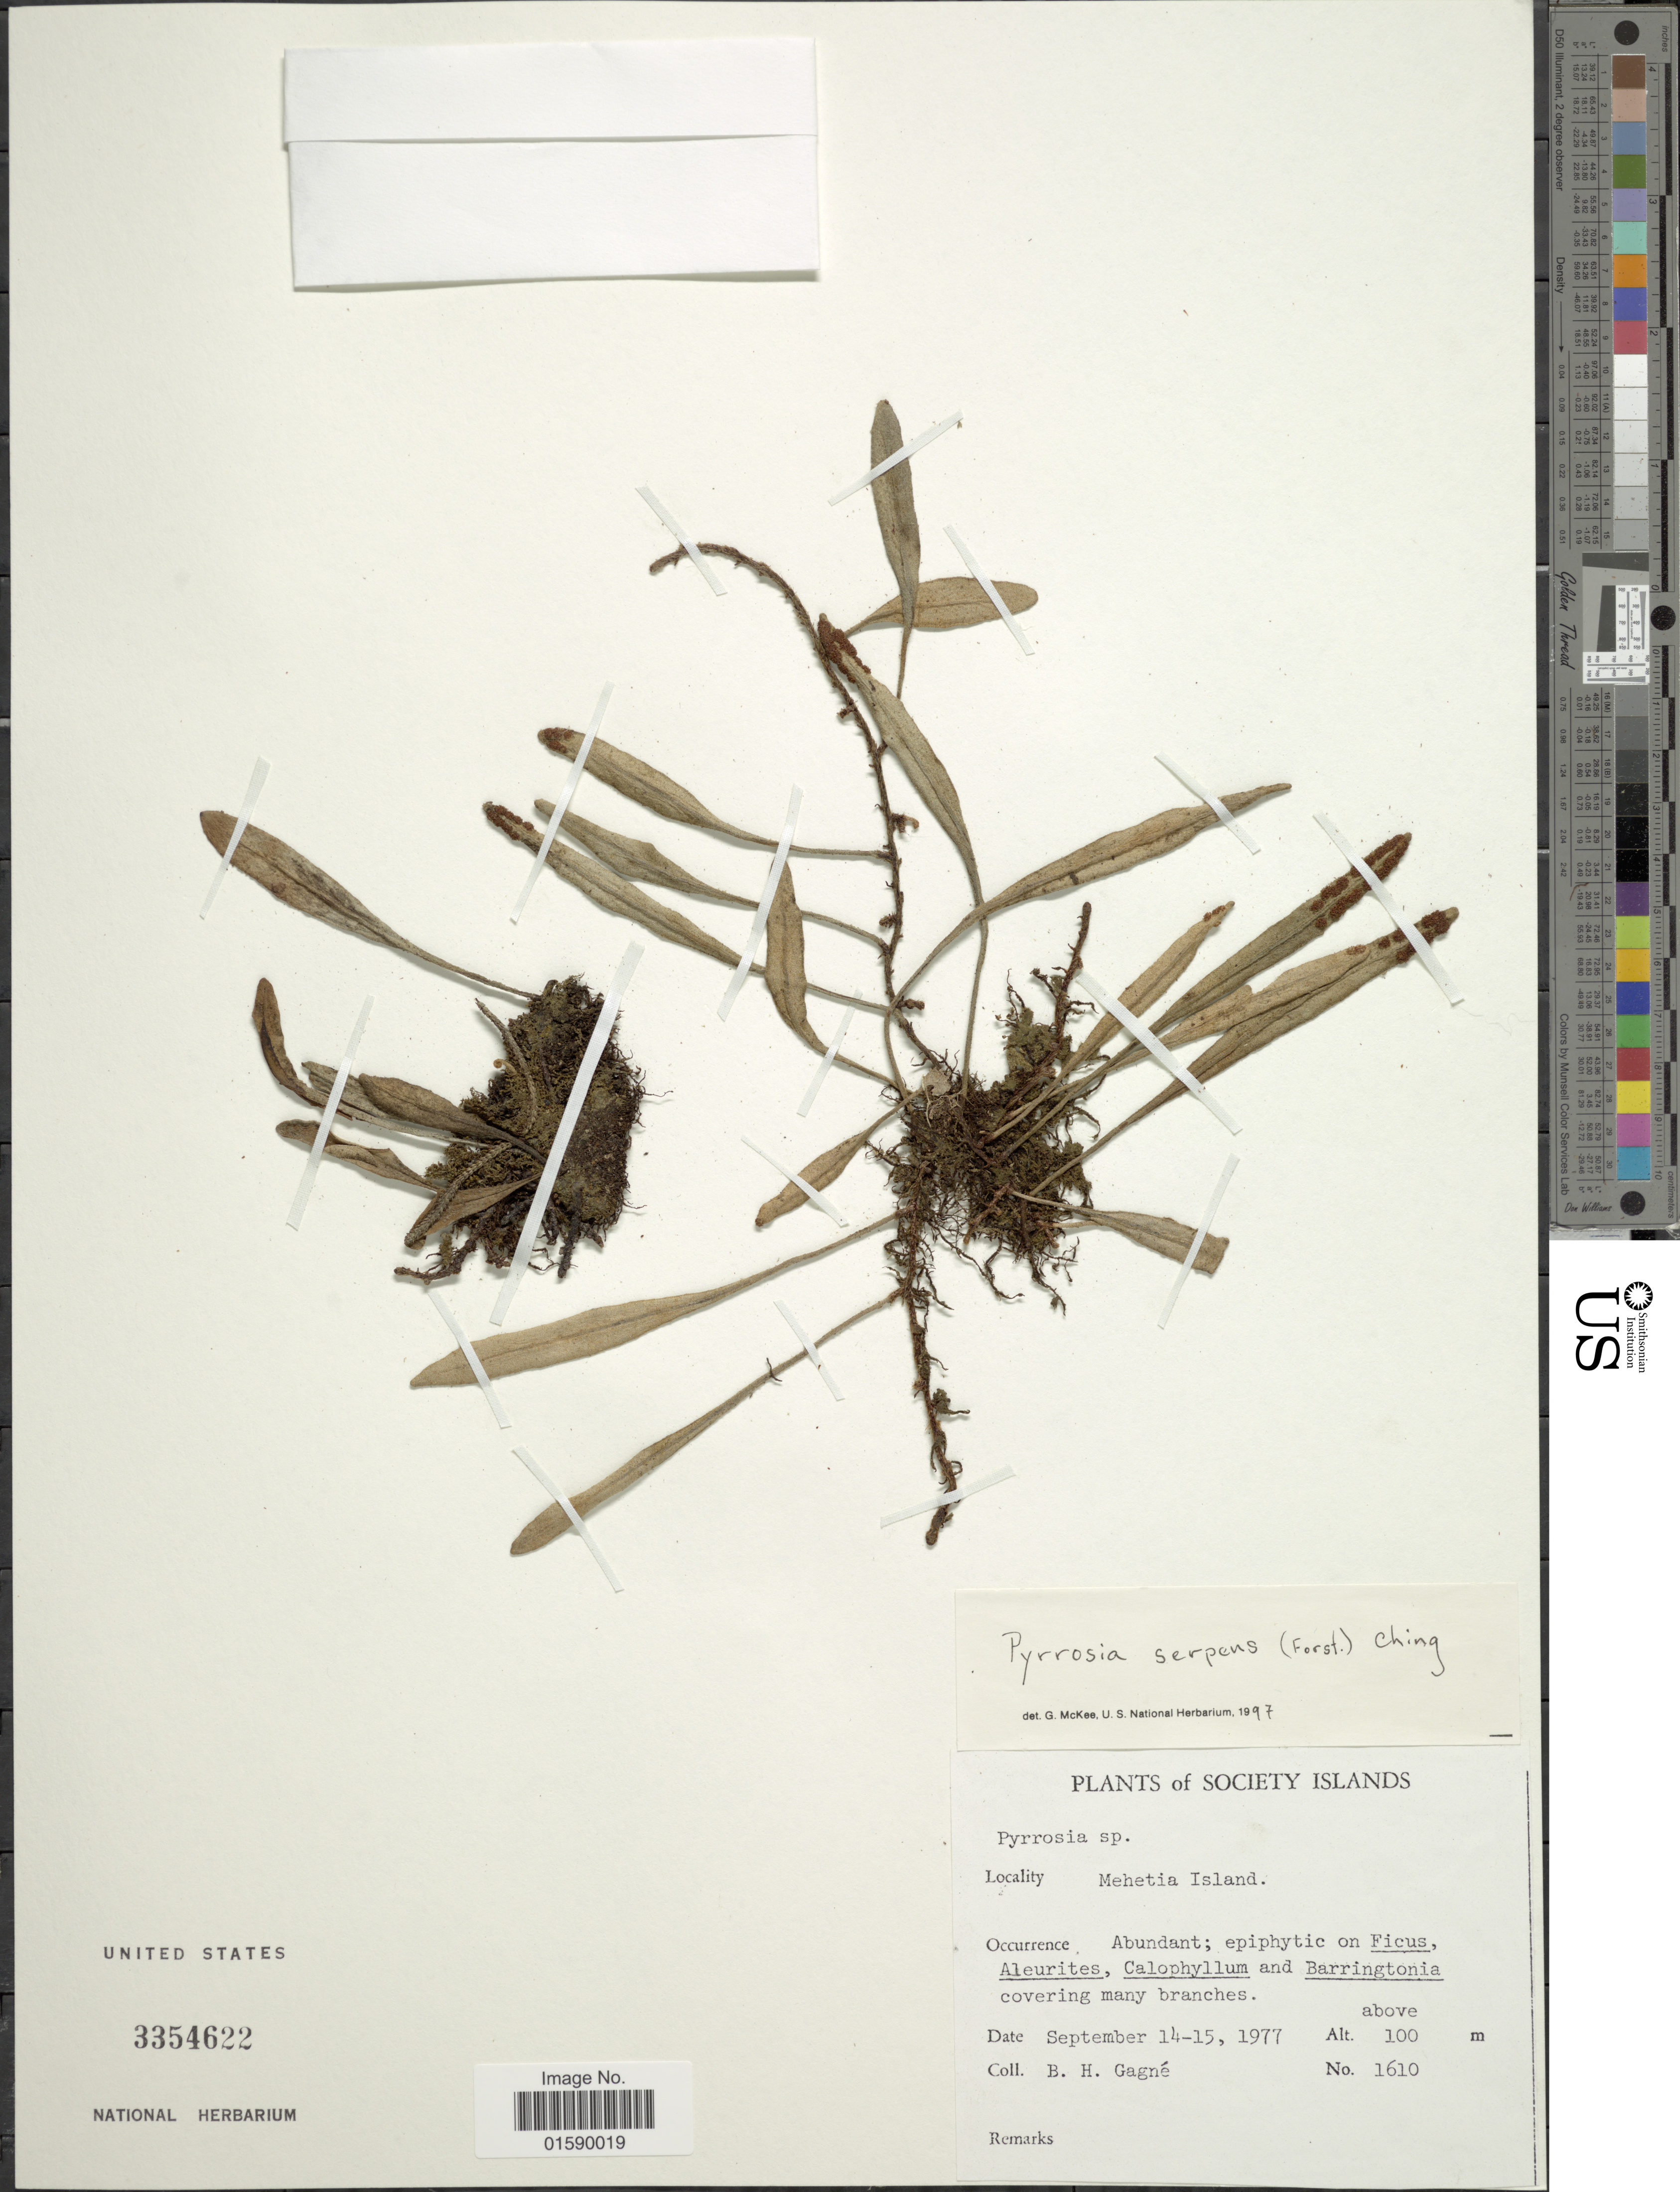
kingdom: Plantae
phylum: Tracheophyta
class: Polypodiopsida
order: Polypodiales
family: Polypodiaceae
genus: Pyrrosia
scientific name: Pyrrosia serpens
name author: Ching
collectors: B. H. Gagné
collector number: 1610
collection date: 1977-09-14/1977-09-15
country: French Polynesia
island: Mehetia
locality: Society Islands. Mehethia Island.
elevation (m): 100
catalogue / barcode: US 3354622